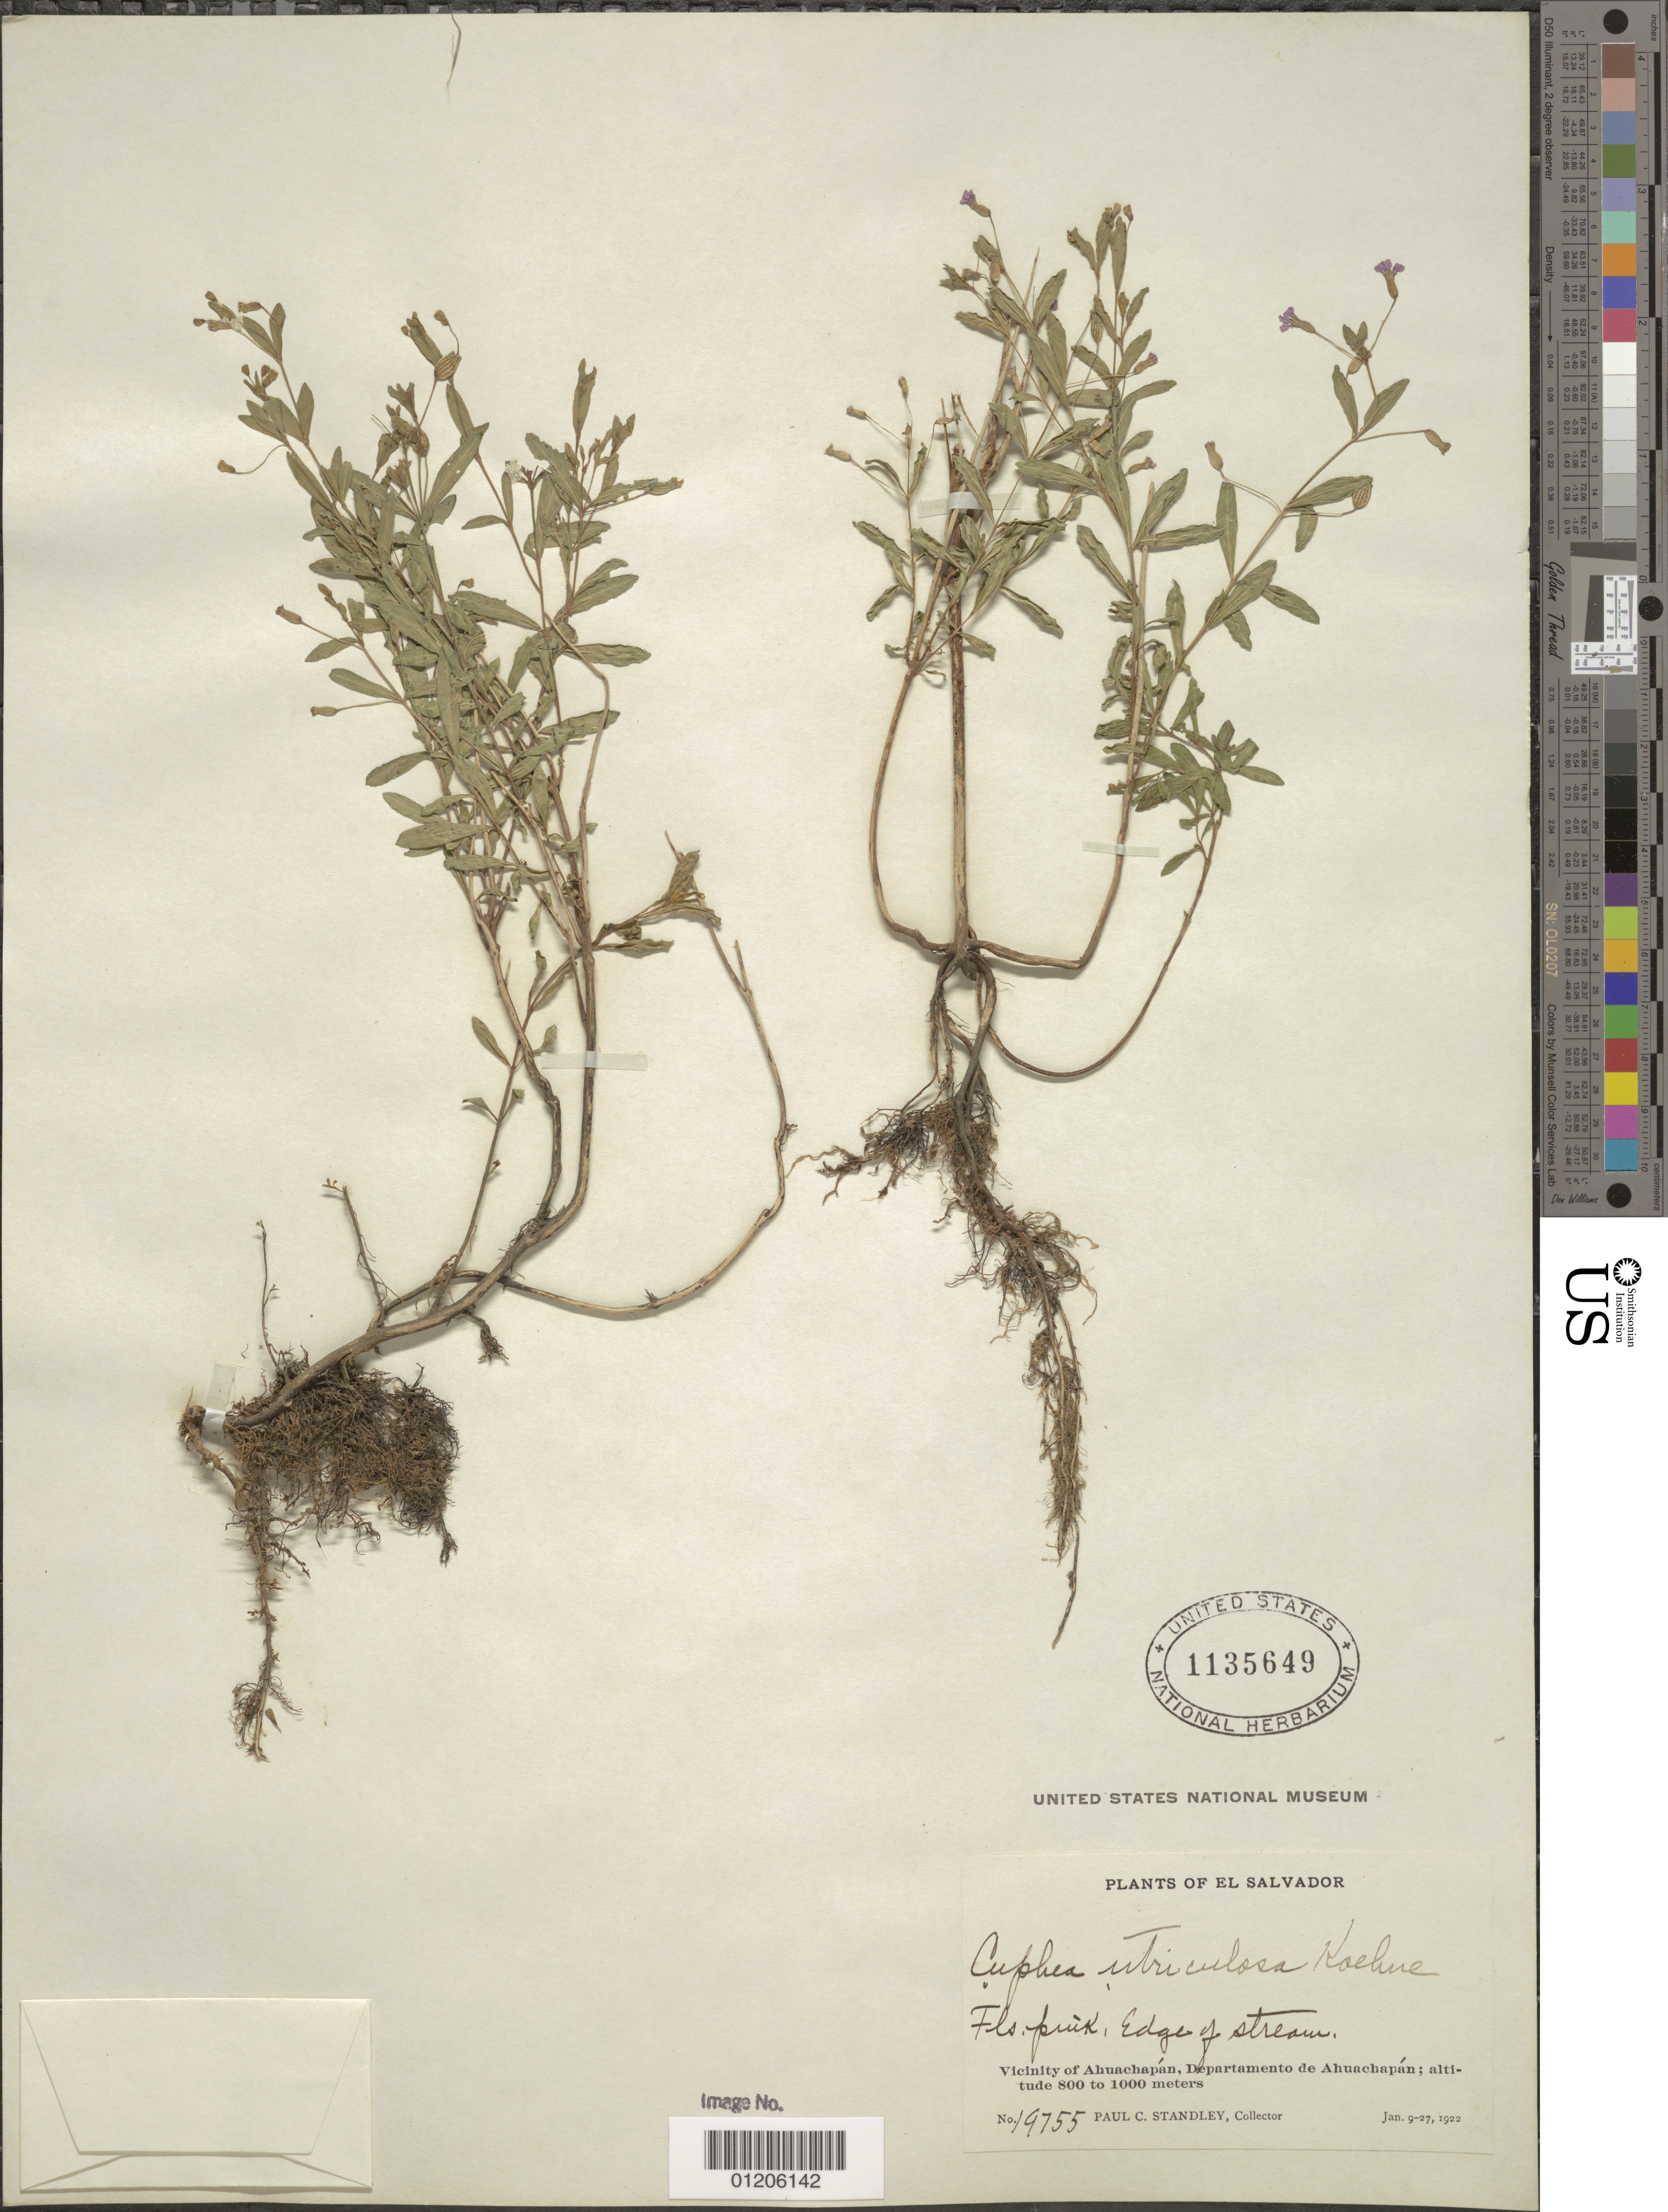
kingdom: Plantae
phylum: Tracheophyta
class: Magnoliopsida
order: Myrtales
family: Lythraceae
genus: Cuphea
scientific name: Cuphea utriculosa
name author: Koehne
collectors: P. C. Standley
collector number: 19755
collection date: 1922-01-09/1922-01-27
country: El Salvador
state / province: Ahuachapán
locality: Vicinity of Ahuachapan.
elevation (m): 800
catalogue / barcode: US 1135649